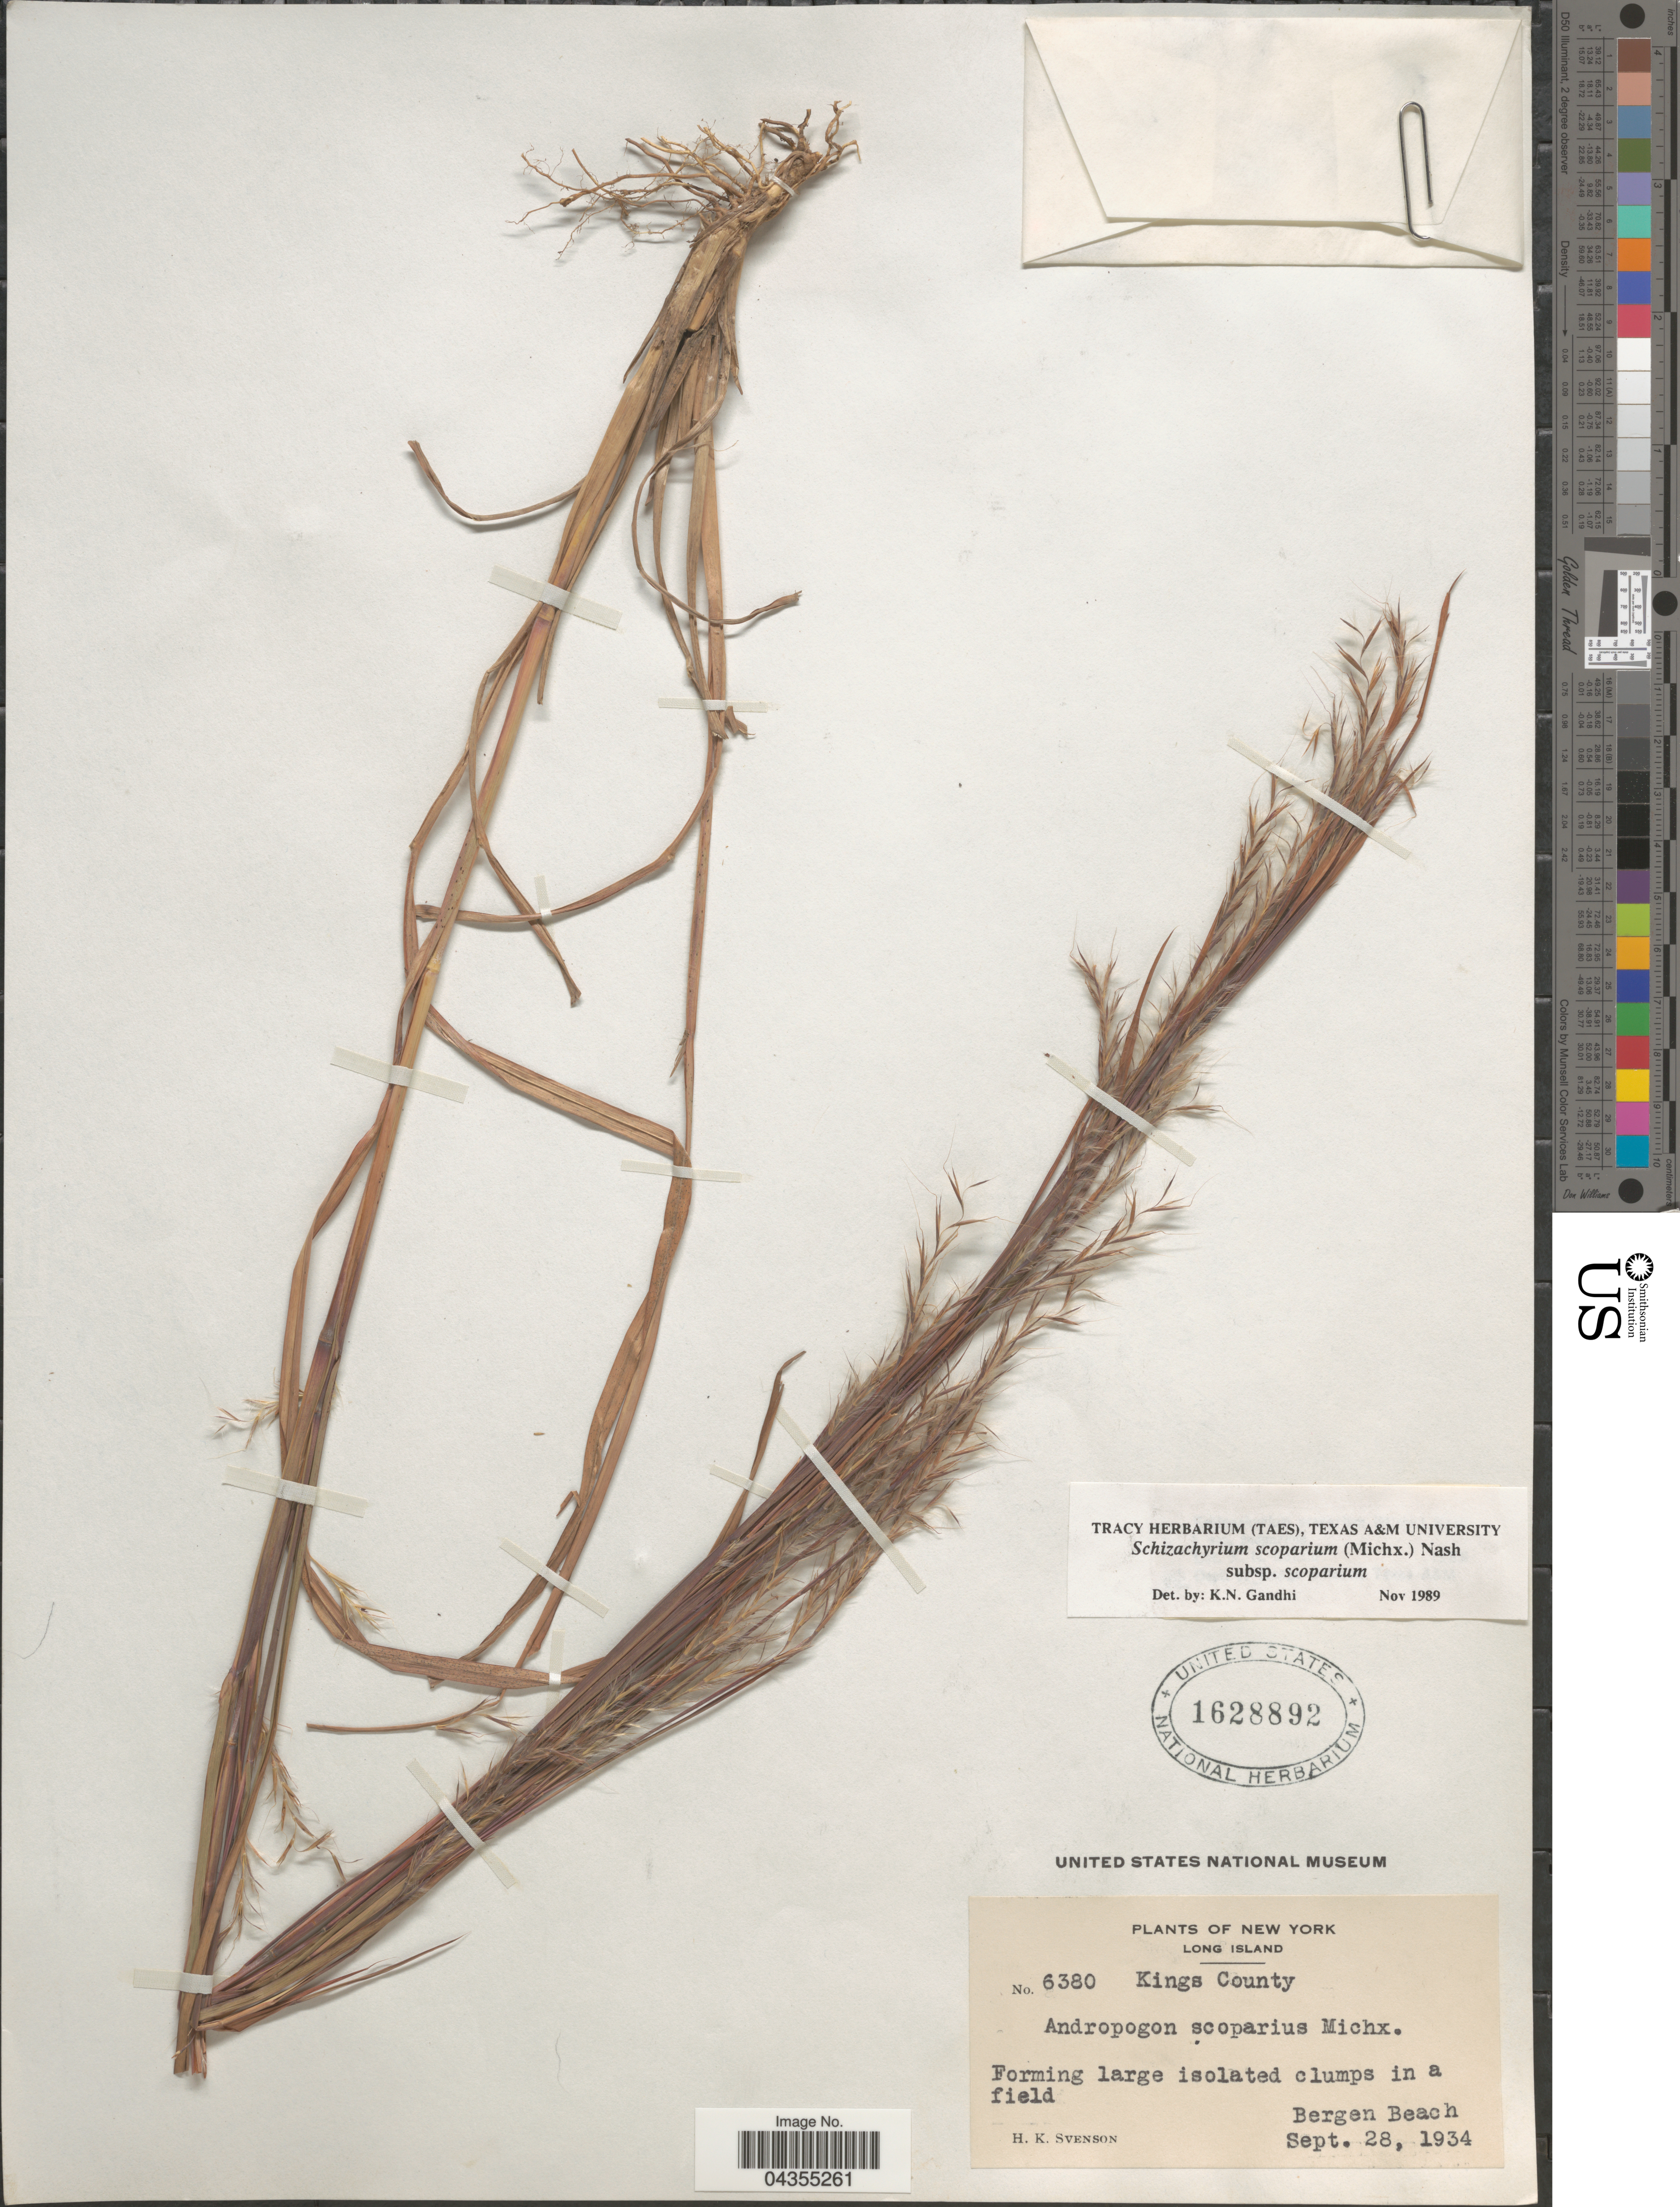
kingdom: Plantae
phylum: Tracheophyta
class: Liliopsida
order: Poales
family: Poaceae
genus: Schizachyrium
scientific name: Schizachyrium scoparium var. scoparium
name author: (Michx.) Nash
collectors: H. K. Svenson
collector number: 6380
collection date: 1934-09-28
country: United States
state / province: New York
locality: Long Island. Kings County. Bergen Beach.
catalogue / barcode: US 1628892